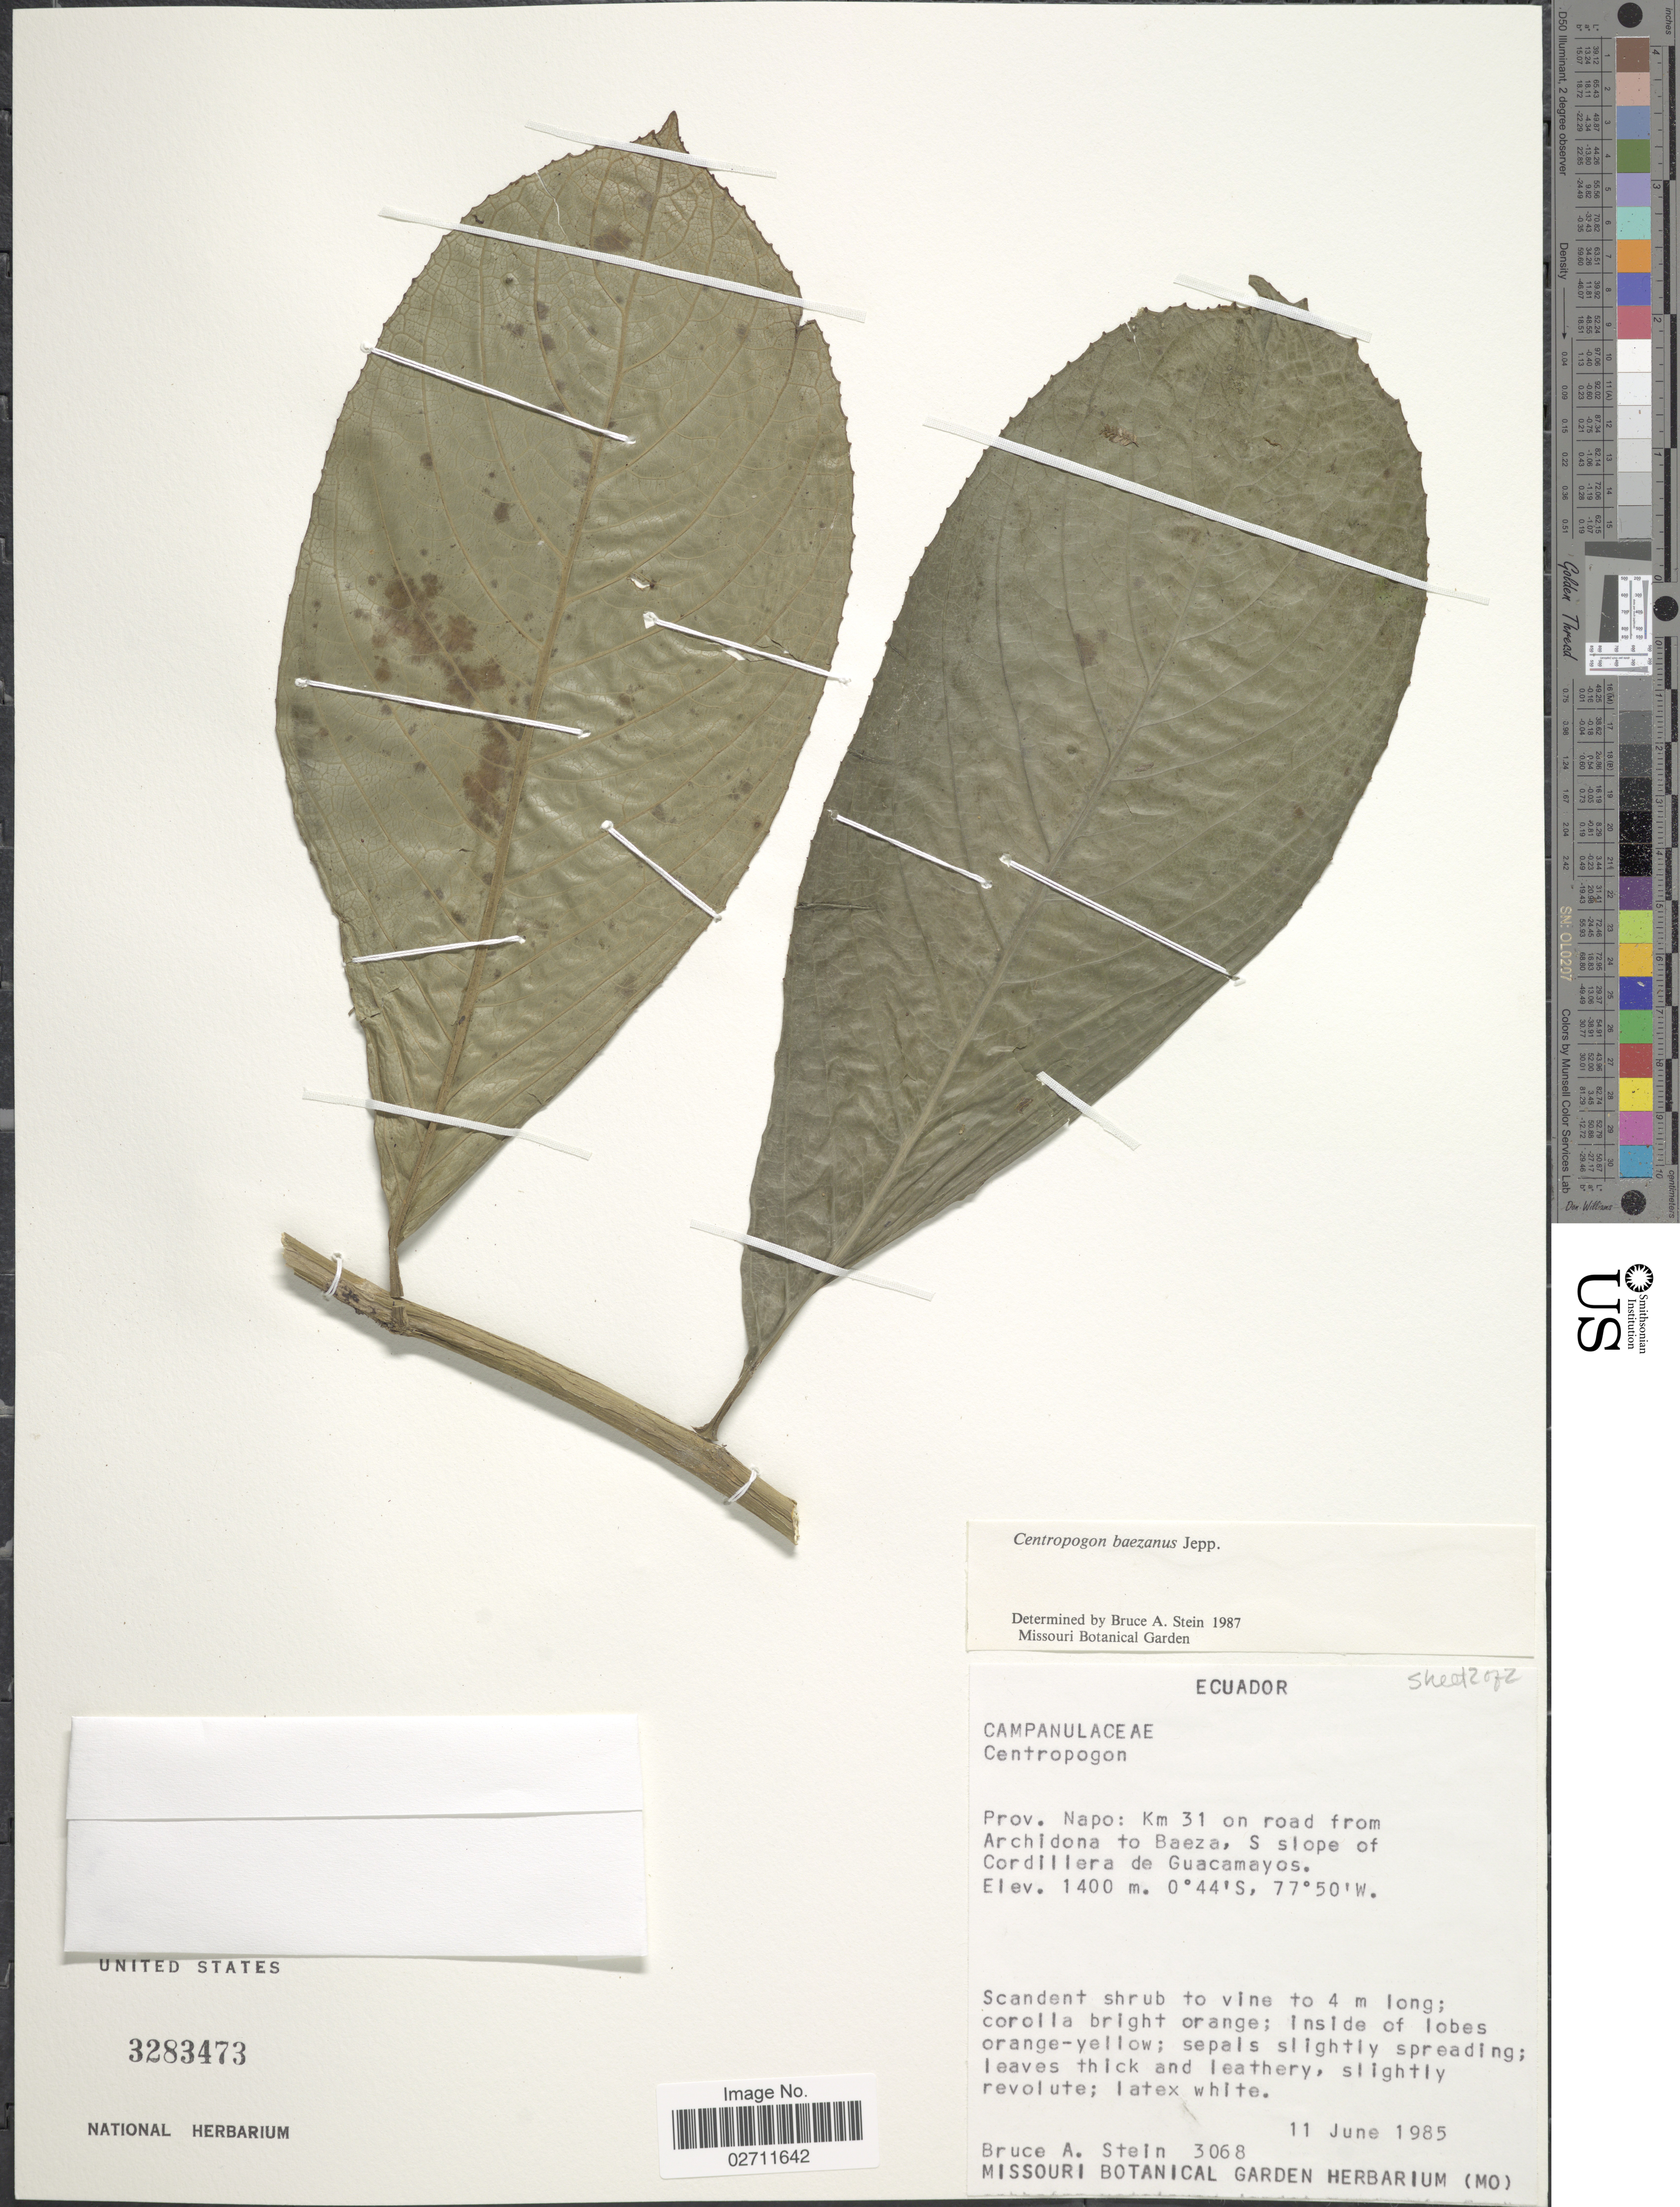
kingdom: Plantae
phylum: Tracheophyta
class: Magnoliopsida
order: Asterales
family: Campanulaceae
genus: Centropogon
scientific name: Centropogon baezanus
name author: Jeppesen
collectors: B. A. Stein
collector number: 3068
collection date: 1985-06-11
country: Ecuador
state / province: Napo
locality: Km 31 on road from Archidona to Baeza, S slope of Cordillera de Guacamayos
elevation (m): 1400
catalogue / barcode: US 3283473